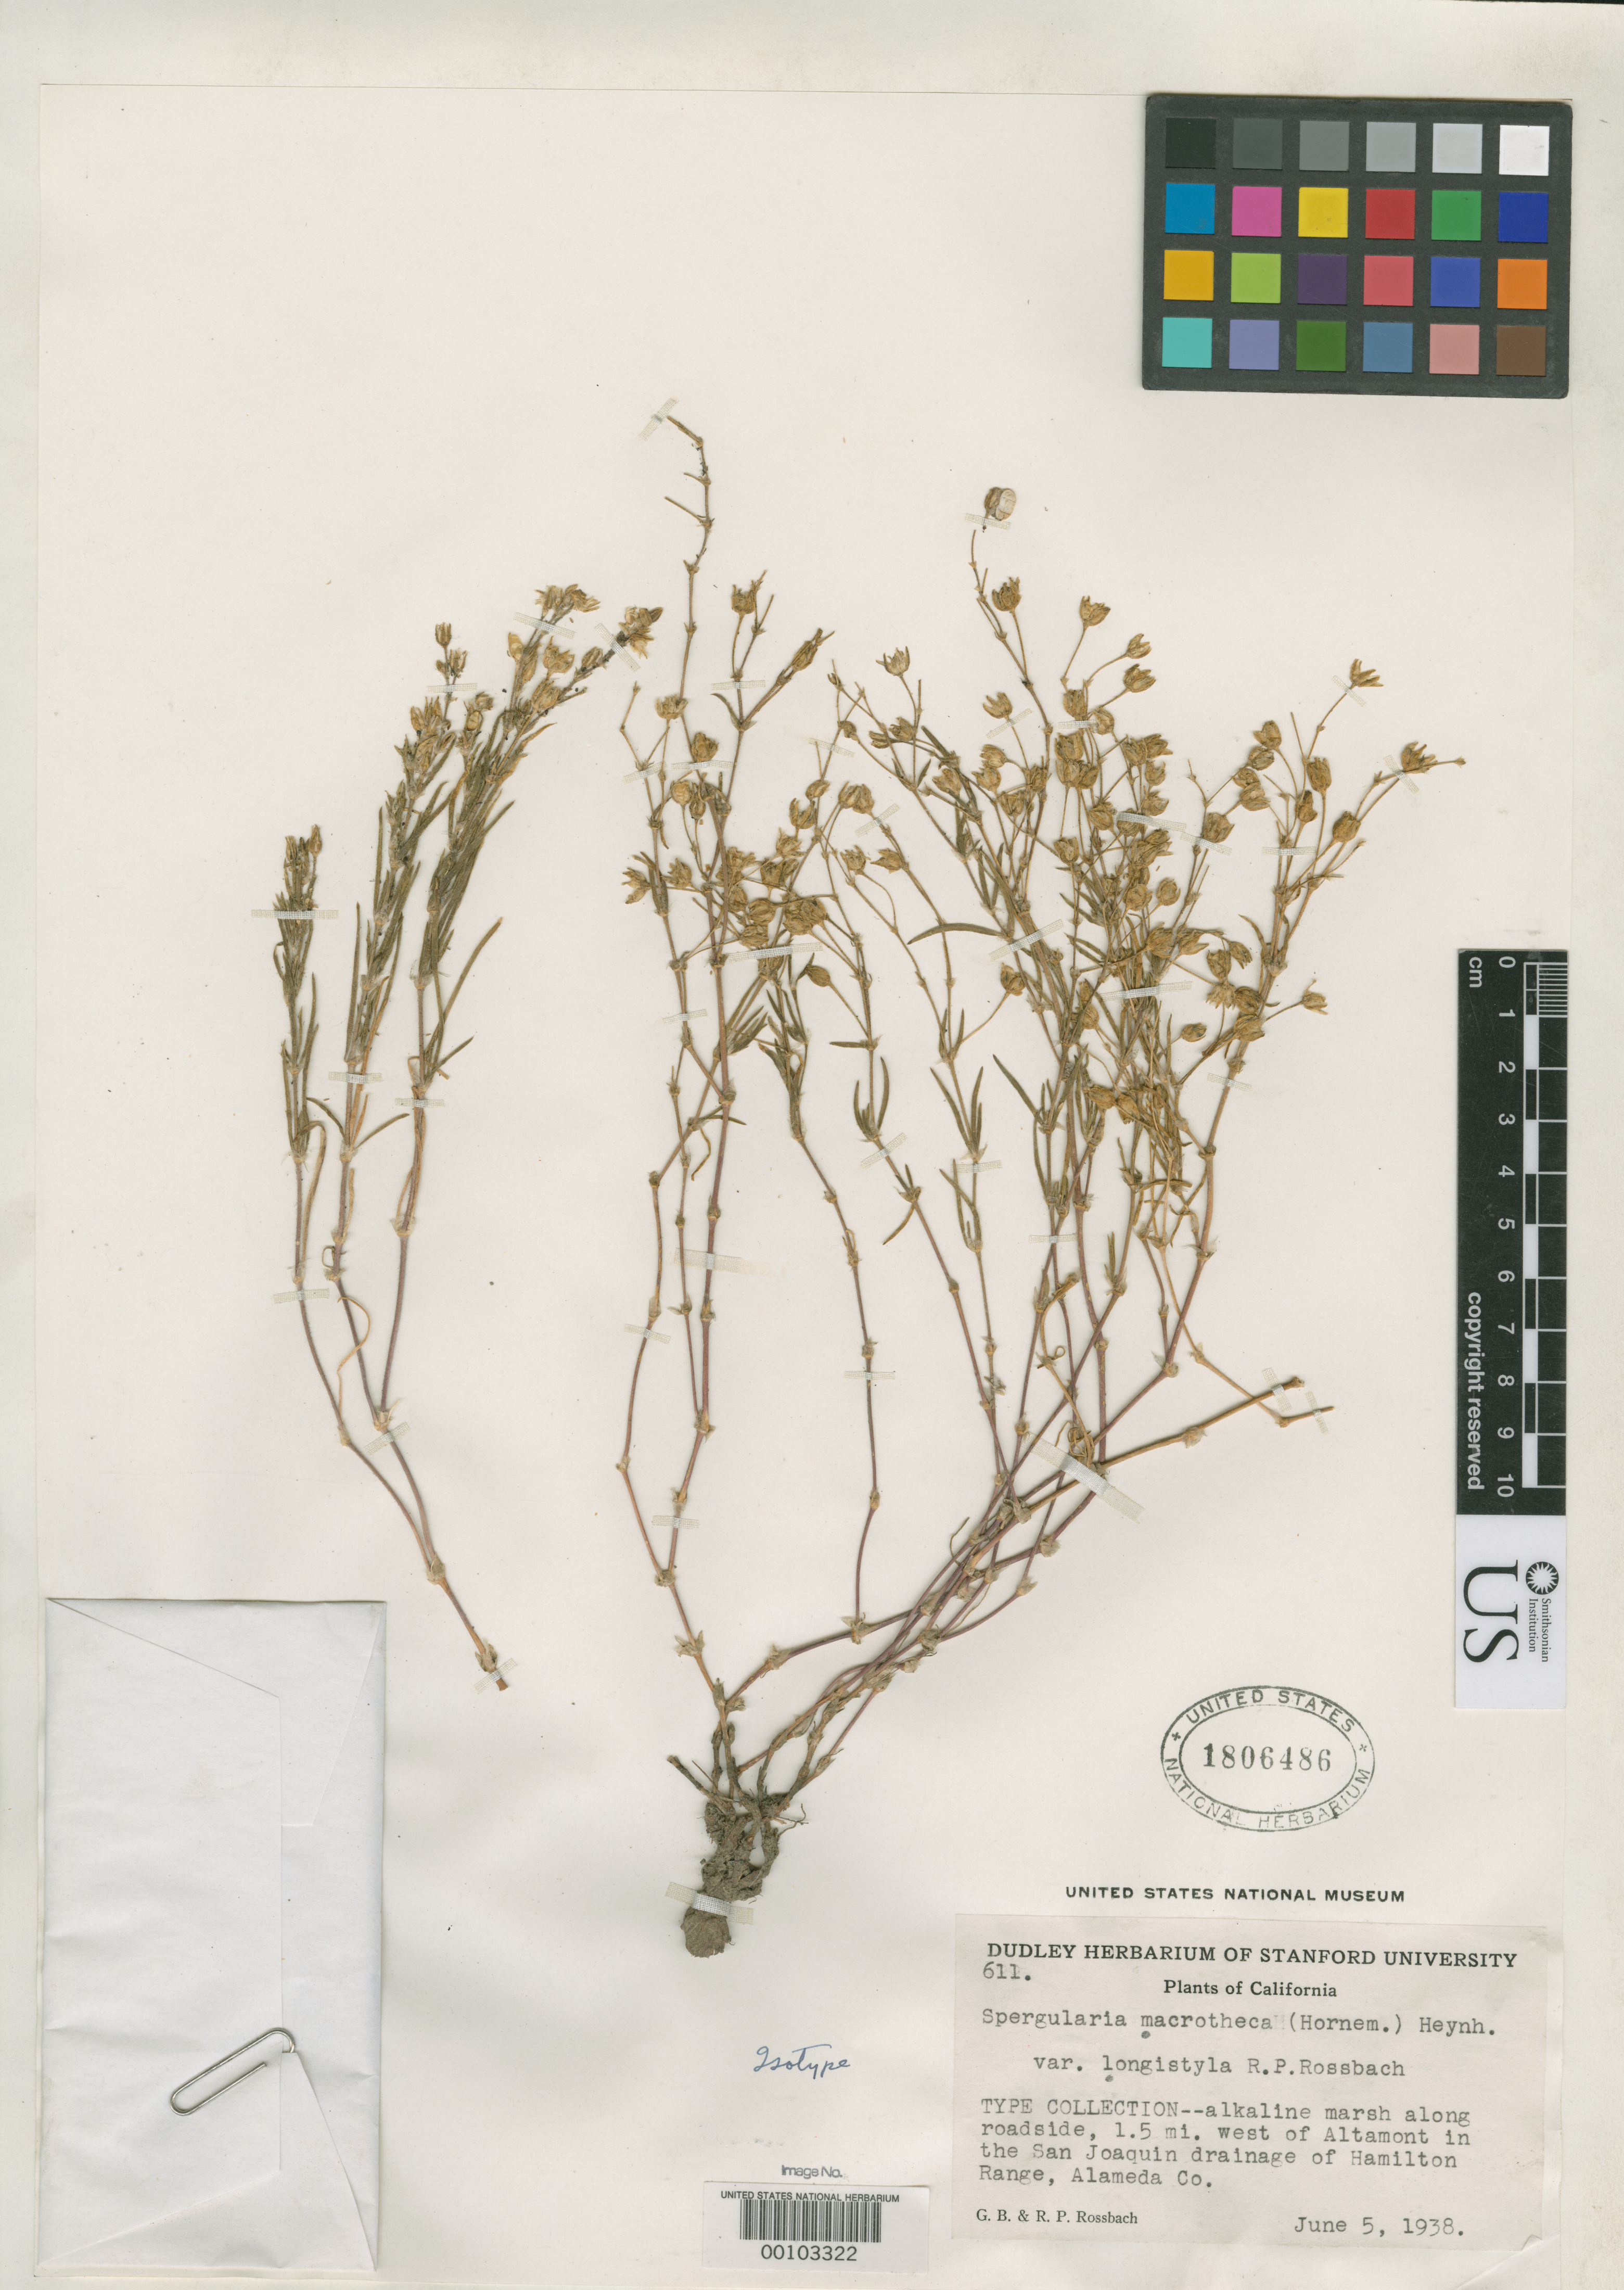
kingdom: Plantae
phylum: Tracheophyta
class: Magnoliopsida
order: Caryophyllales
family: Caryophyllaceae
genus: Spergularia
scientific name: Spergularia macrotheca var. longistyla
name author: R. Rossbach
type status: Isotype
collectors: G. Rossbach & R. P. Rossbach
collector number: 611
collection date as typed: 05 Jun 1938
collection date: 1938-06-05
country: United States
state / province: California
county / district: Alameda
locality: West of Altamont in San Joaquin drainage of Hamilton Range.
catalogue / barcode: US 1806486